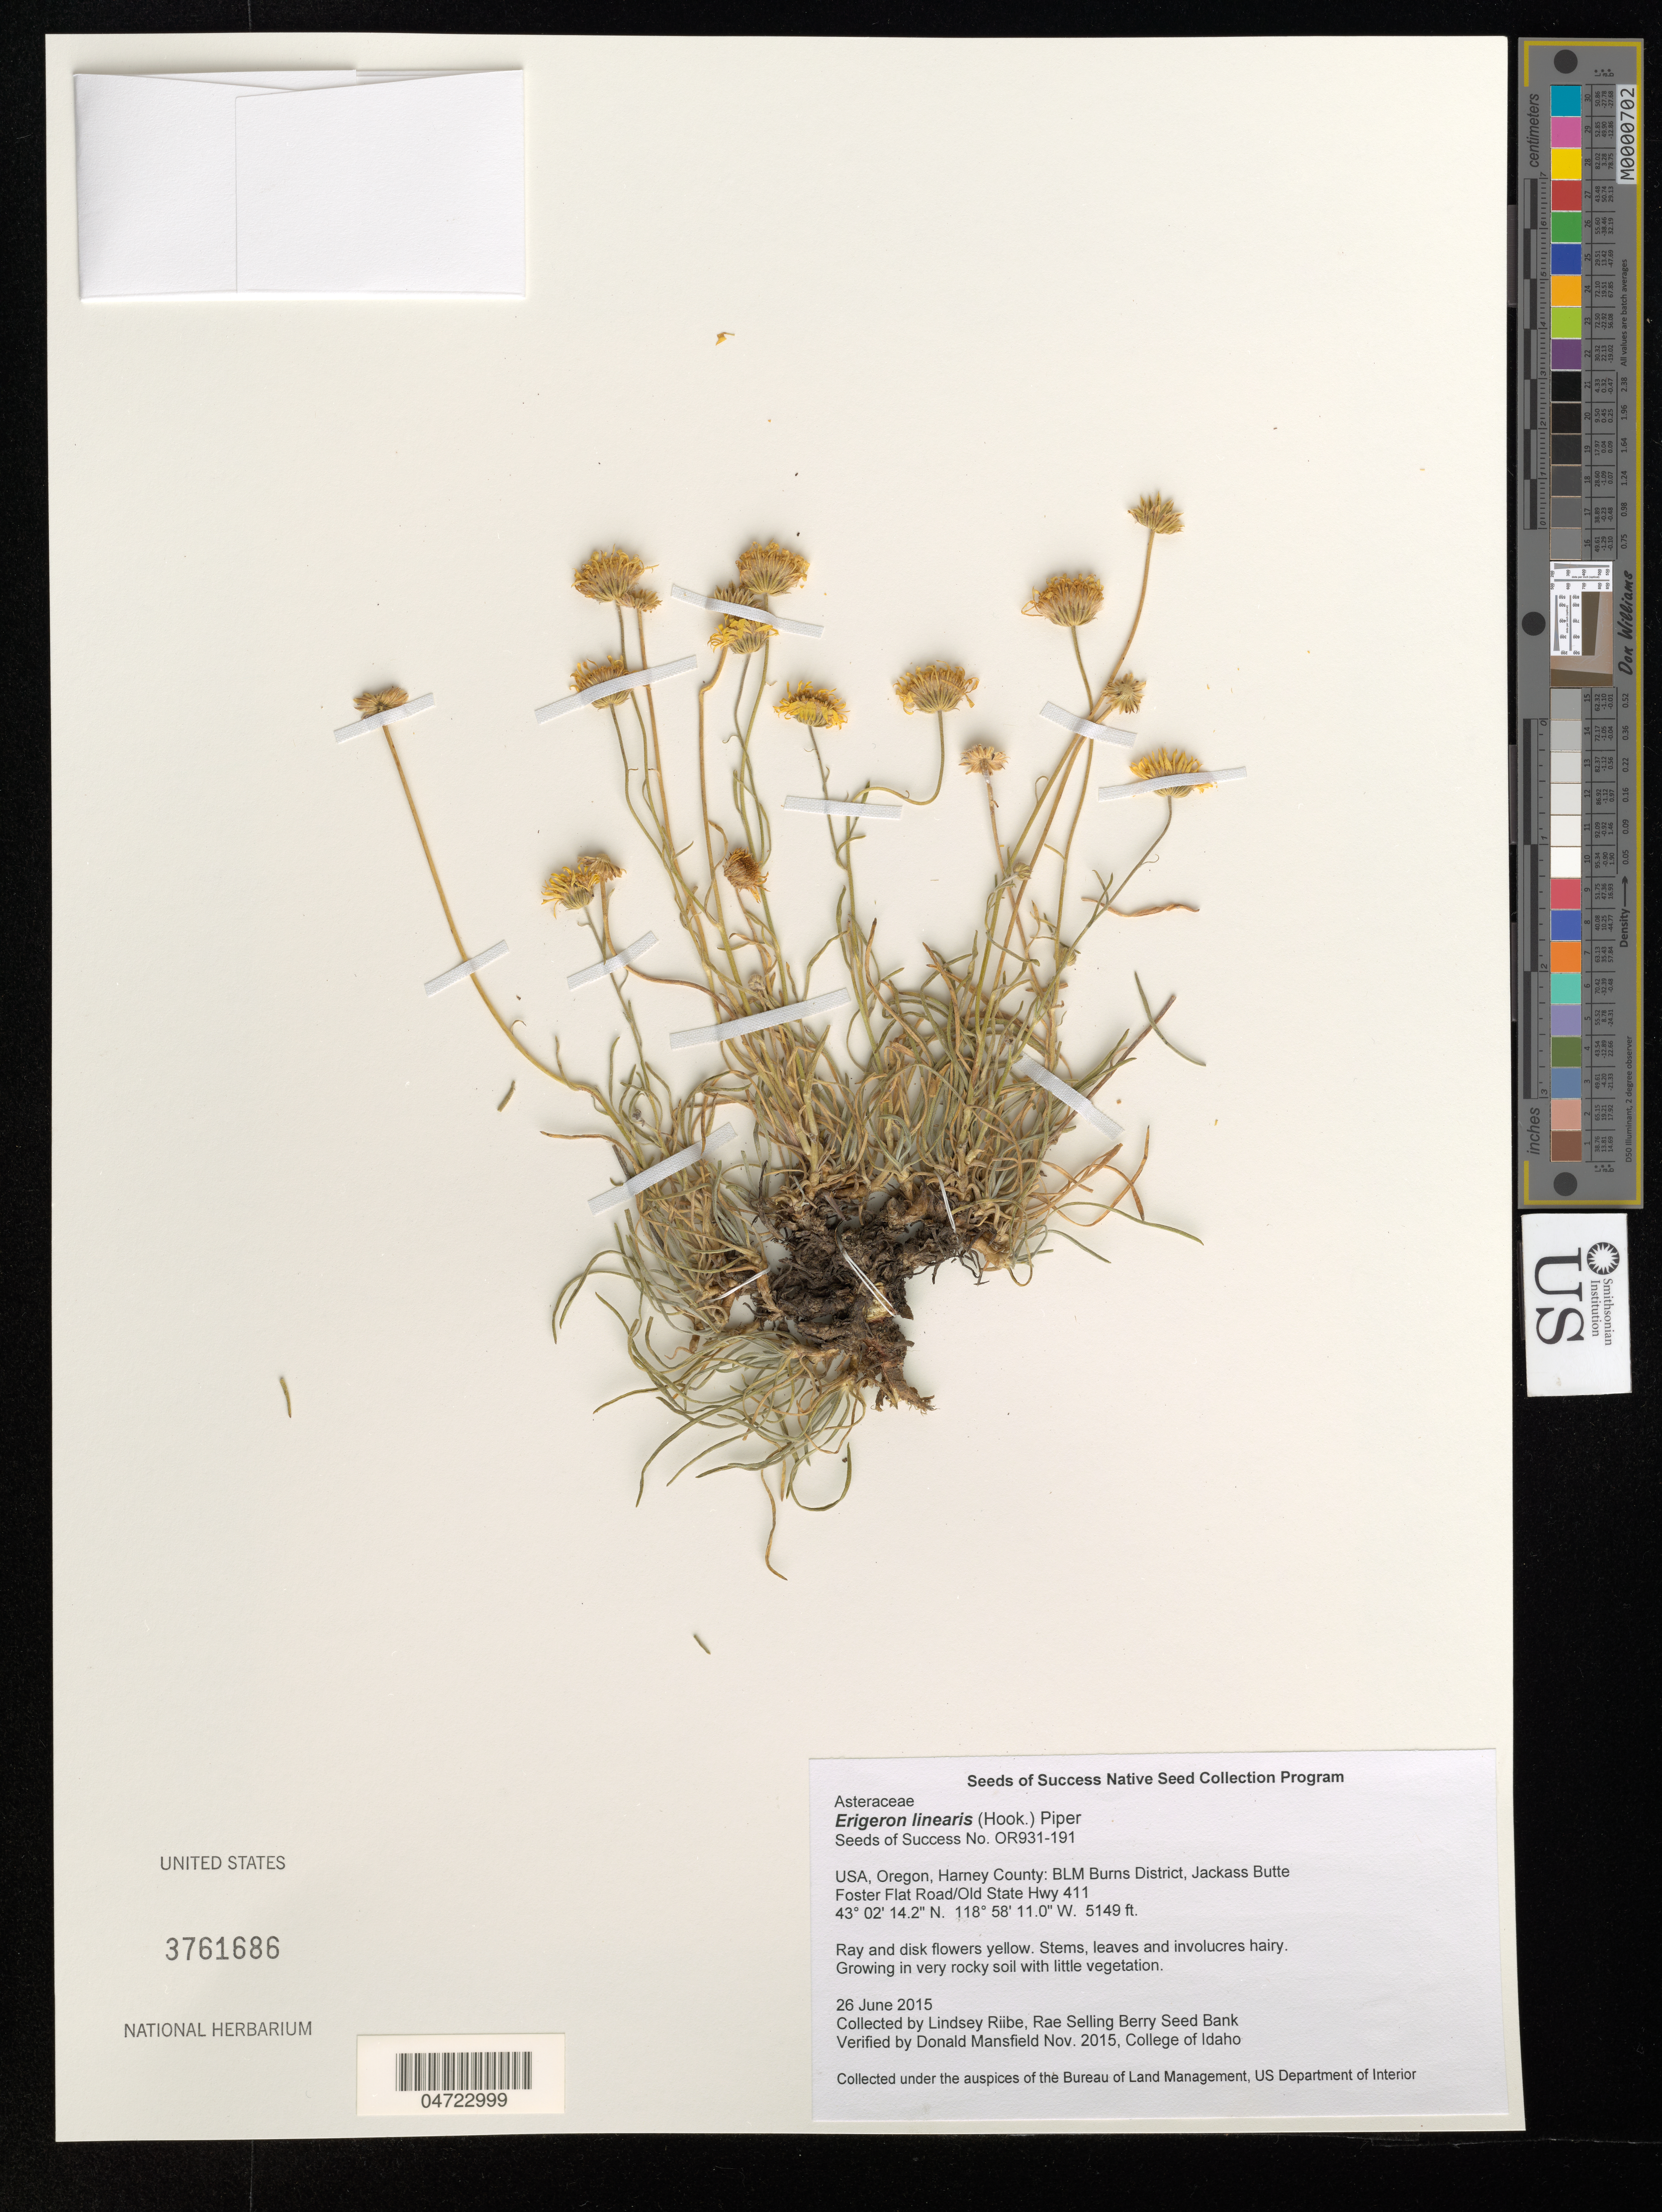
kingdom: Plantae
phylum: Tracheophyta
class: Magnoliopsida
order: Asterales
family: Asteraceae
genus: Erigeron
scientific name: Erigeron linearis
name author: (Hook.) Piper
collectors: L. Riibe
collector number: OR931-191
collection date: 2015-06-26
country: United States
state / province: Oregon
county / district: Harney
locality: Harney County: BLM Burns District, Jackass Butte Foster Flat Road/Old State Hwy 411.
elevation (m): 1569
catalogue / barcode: US 3761686